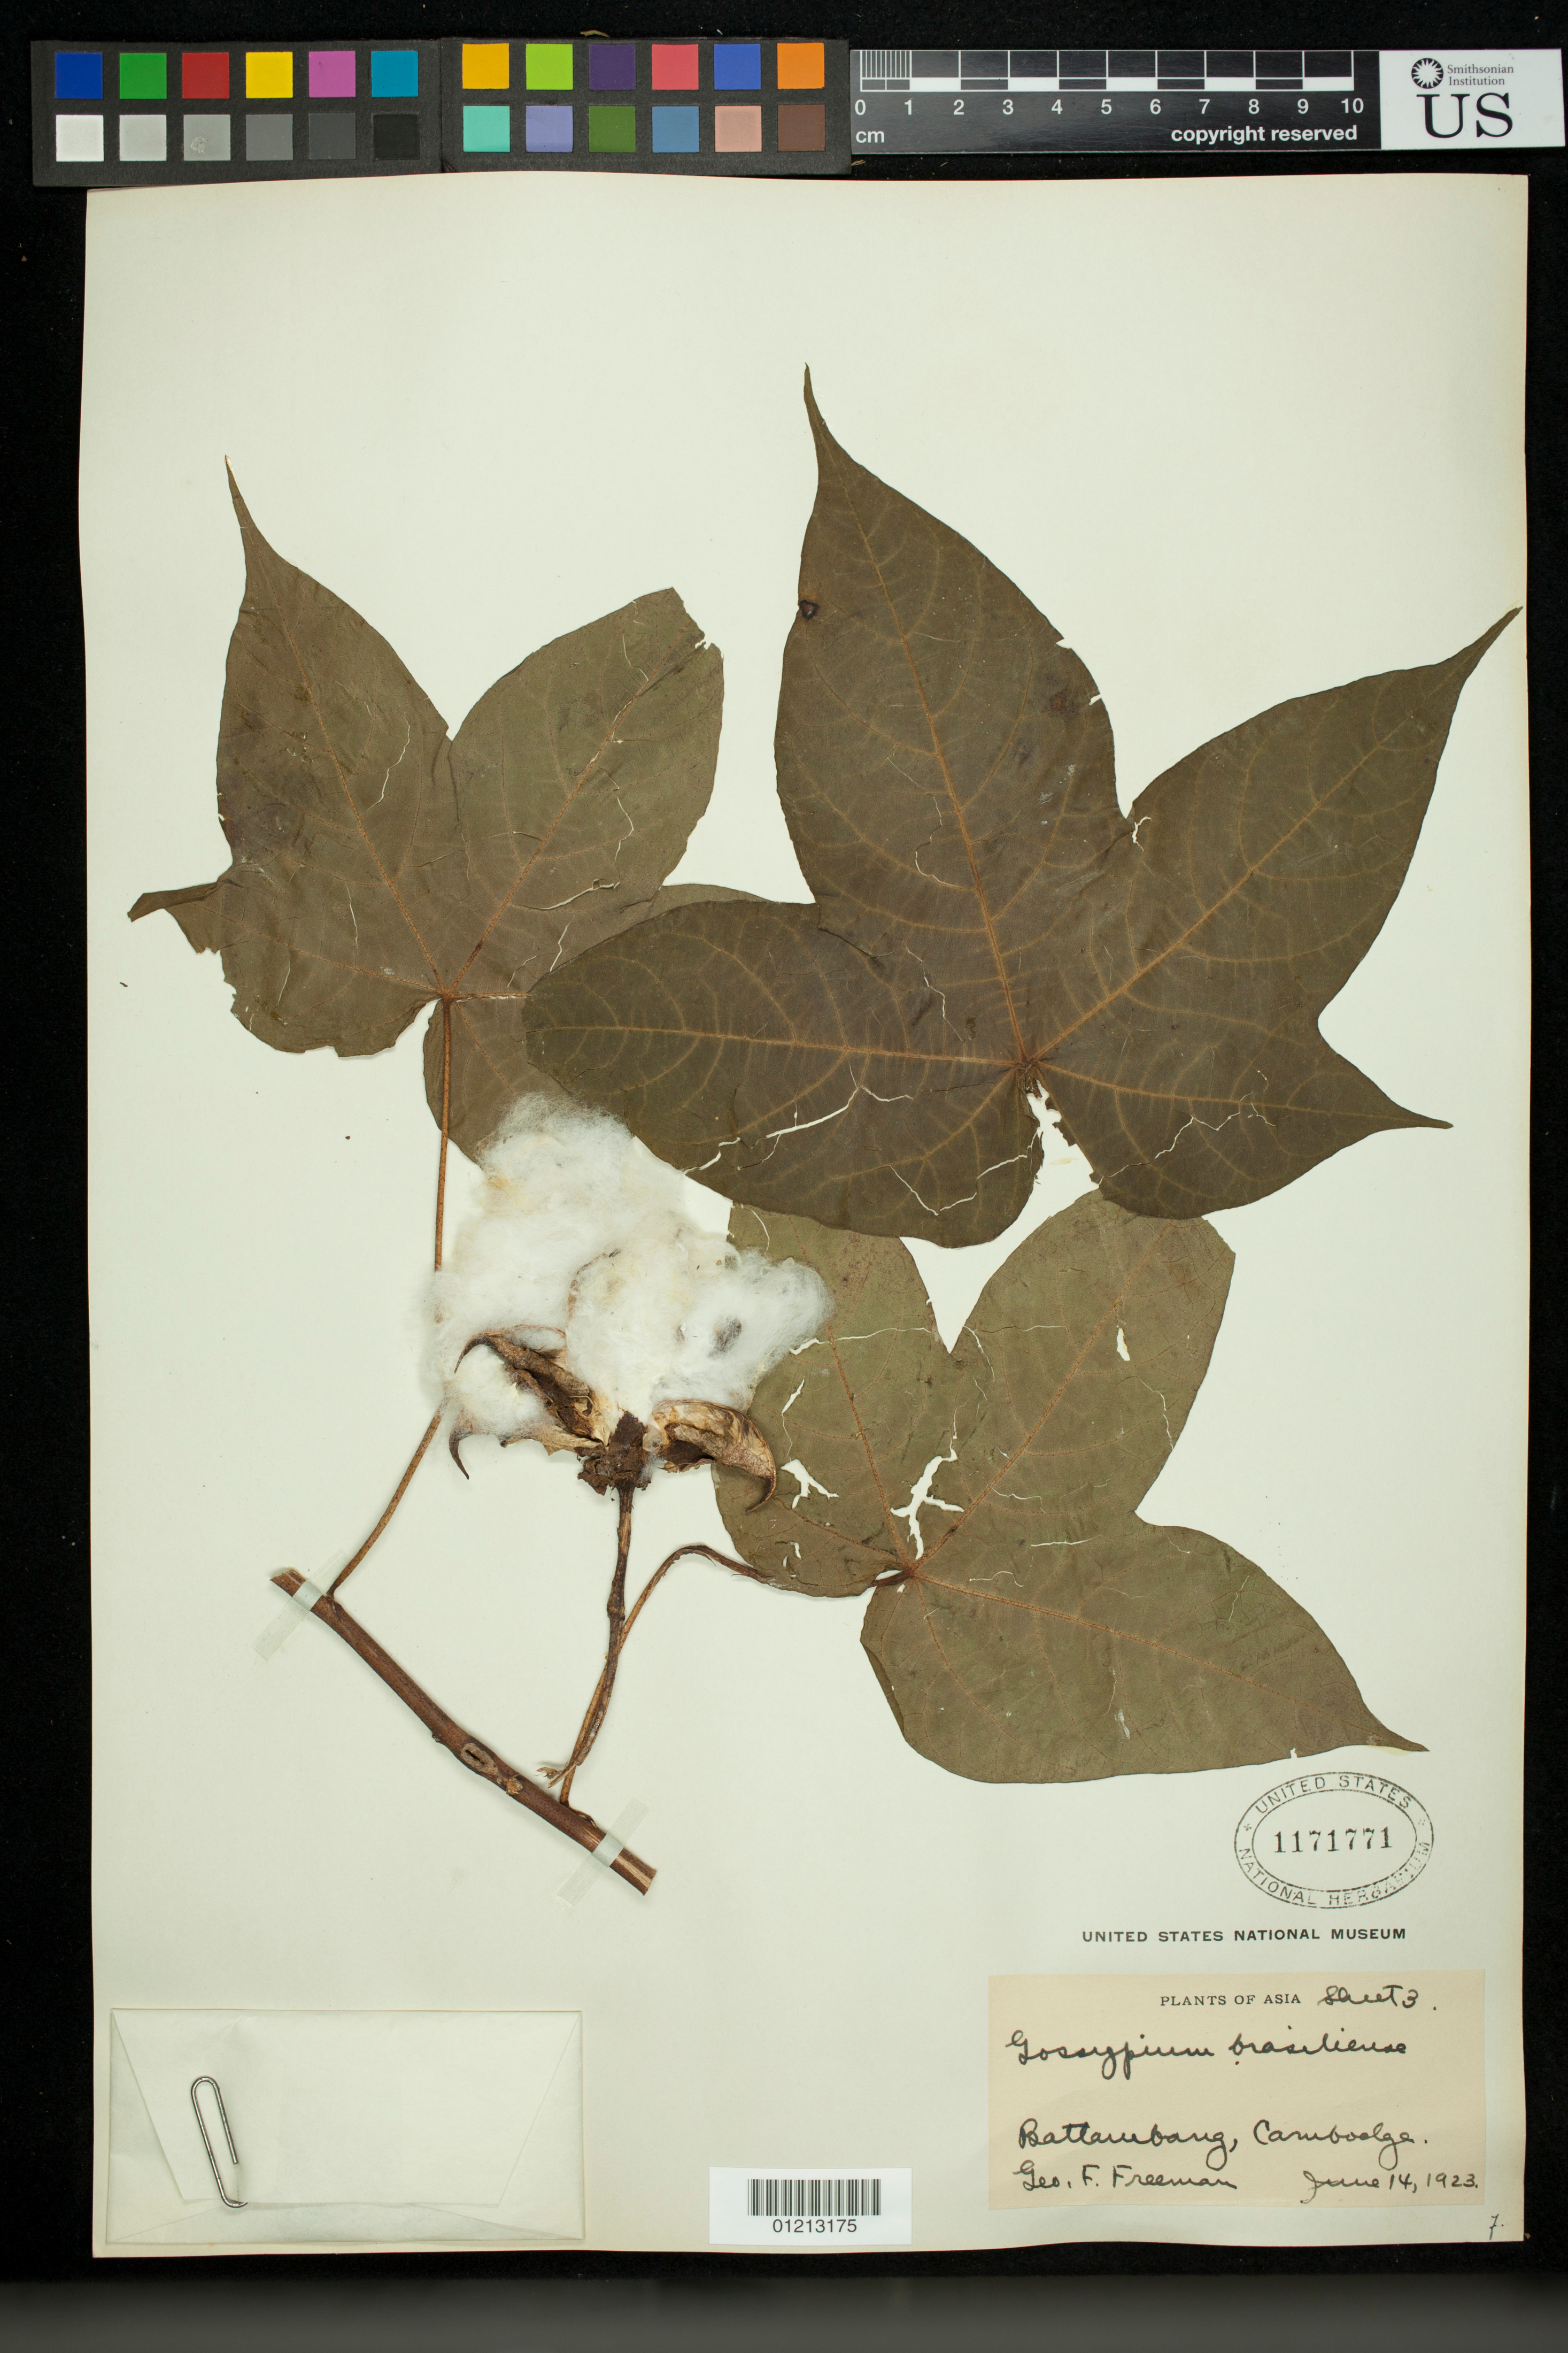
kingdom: Plantae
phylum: Tracheophyta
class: Magnoliopsida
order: Malvales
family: Malvaceae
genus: Gossypium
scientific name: Gossypium brasiliense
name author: Macfad.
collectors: G. Freeman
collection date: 1923-06-14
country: Cambodia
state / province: Bătdâmbâng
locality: Battambang, Cambodge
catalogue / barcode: US 1171771